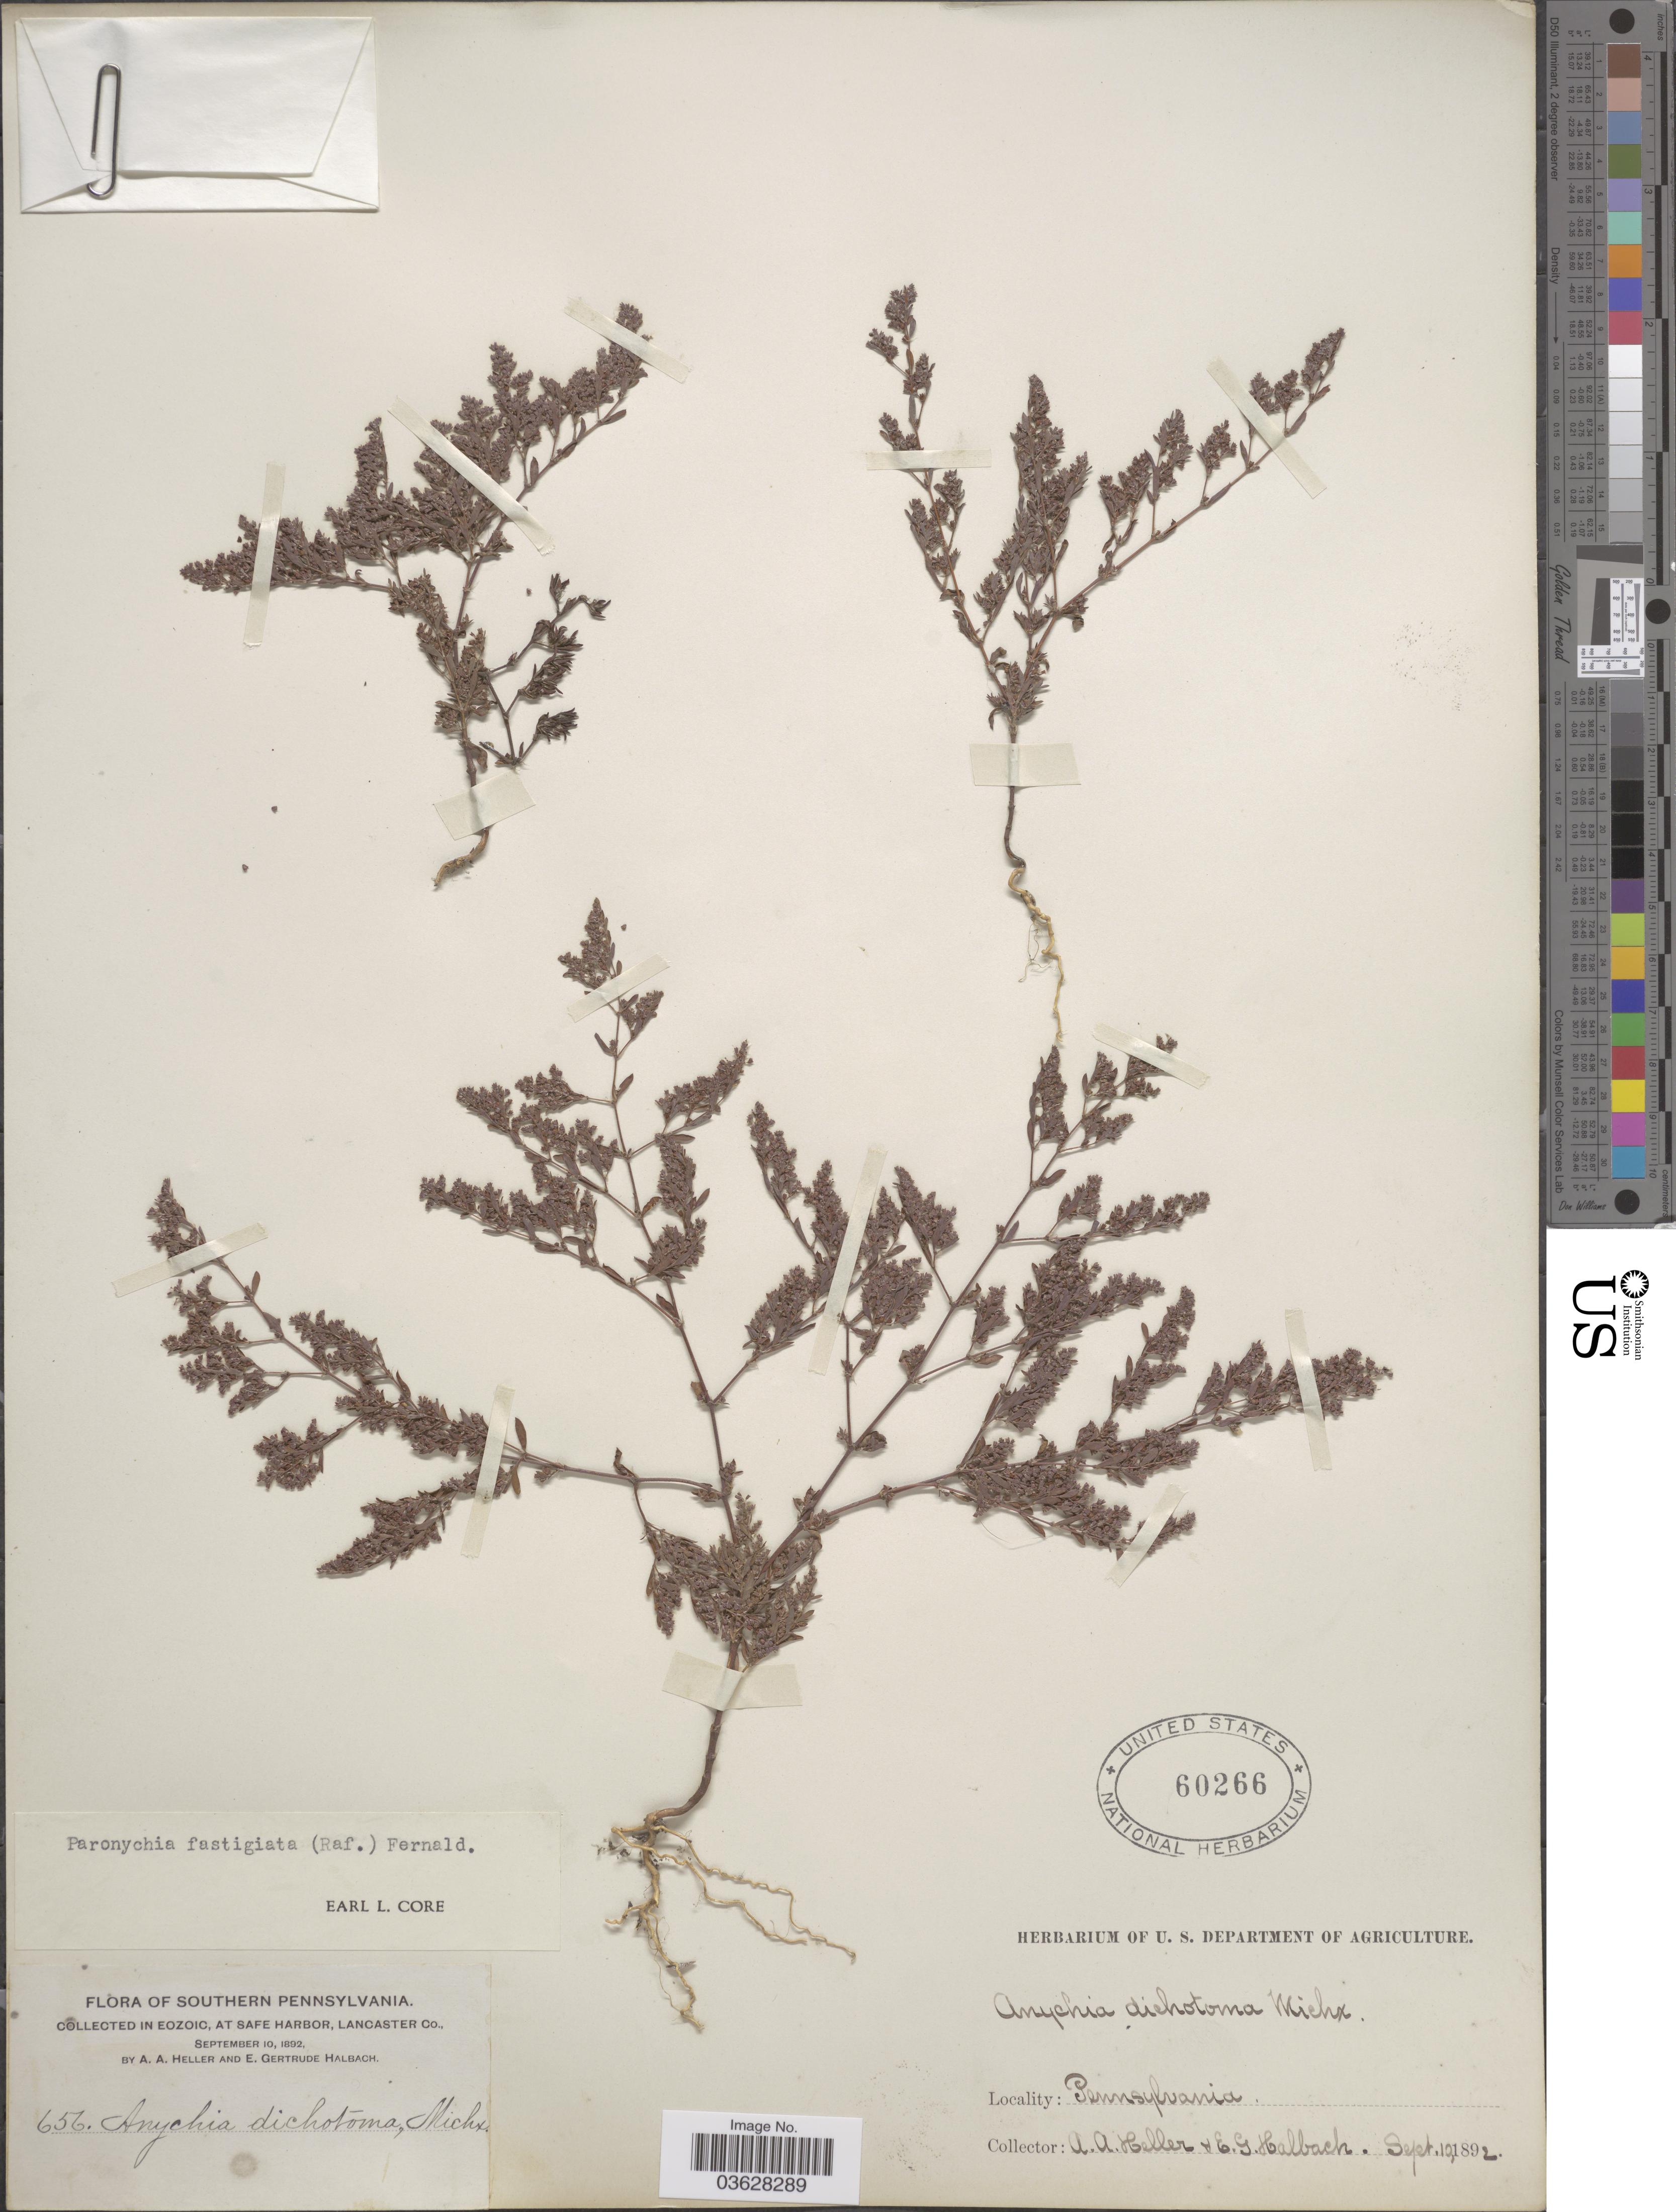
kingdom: Plantae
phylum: Tracheophyta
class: Magnoliopsida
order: Caryophyllales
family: Caryophyllaceae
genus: Paronychia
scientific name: Paronychia fastigiata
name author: (Raf.) Fernald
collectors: A. A. Heller & E. G. Halbach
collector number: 656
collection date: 1892-09-10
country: United States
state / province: Pennsylvania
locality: Southern Pennsylvania. In Eozoic, at Safe Harbor, Lancaster Co.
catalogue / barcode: US 60266